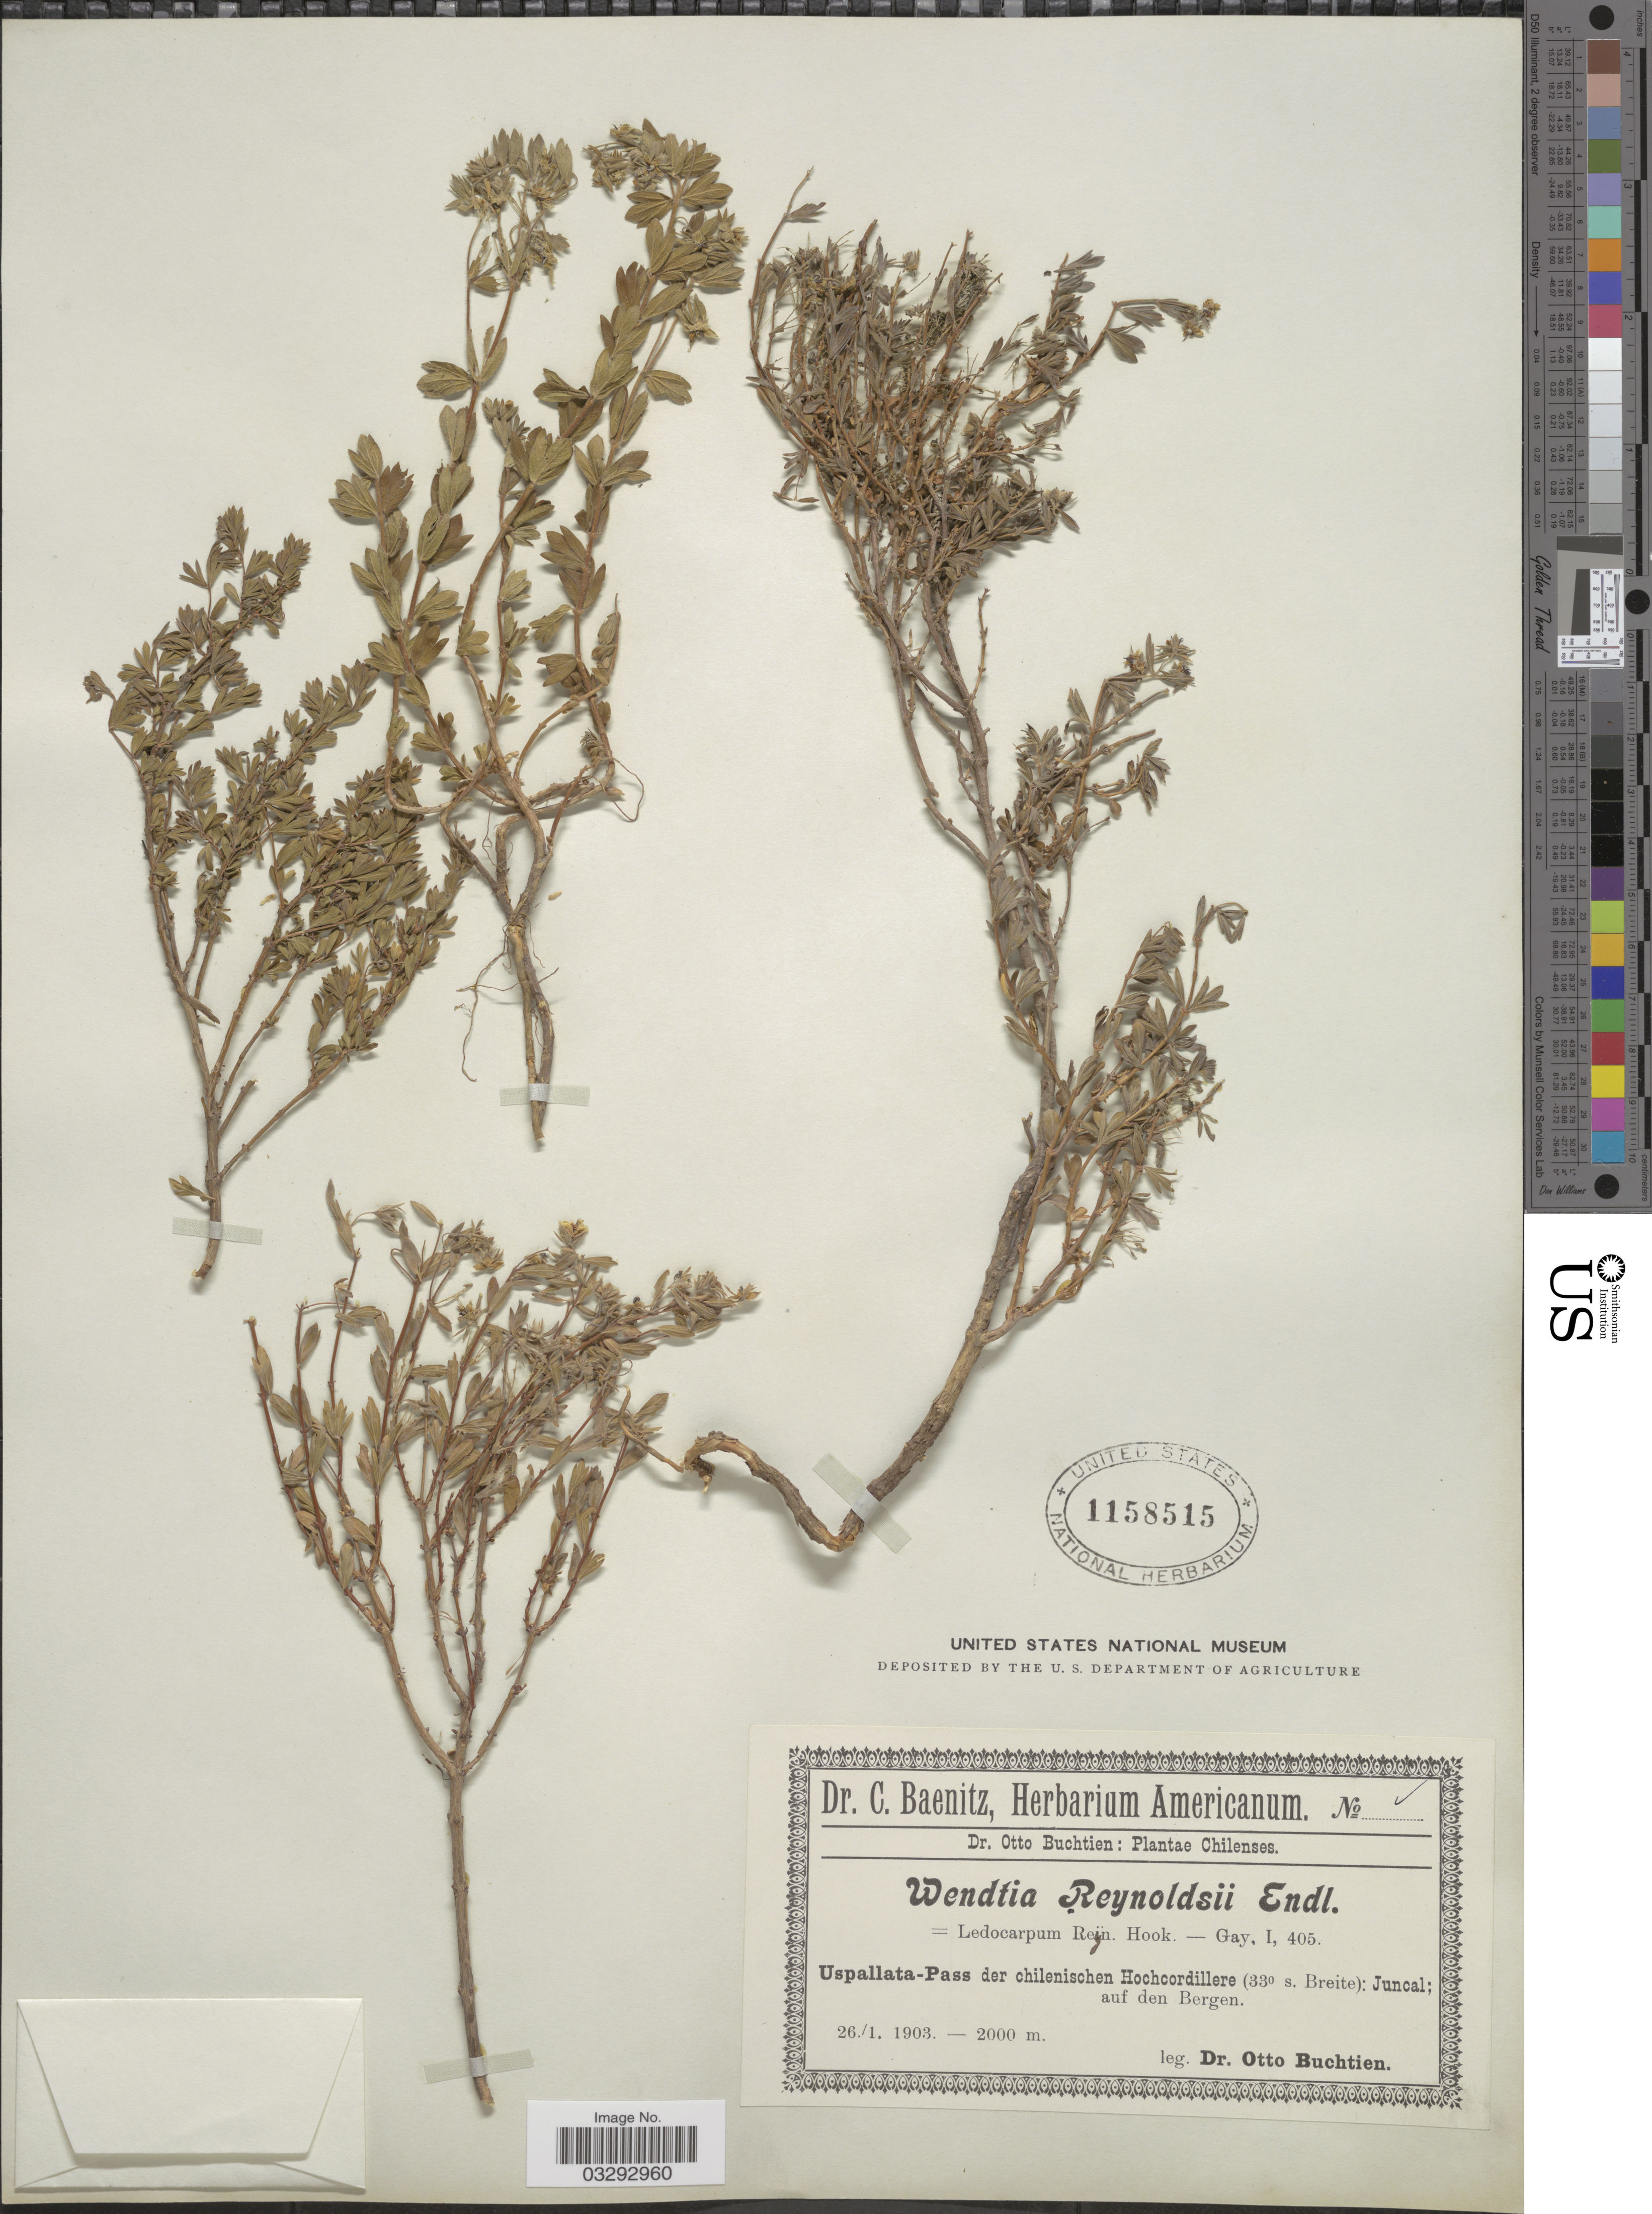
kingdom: Plantae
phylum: Tracheophyta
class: Magnoliopsida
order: Geraniales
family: Vivianiaceae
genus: Wendtia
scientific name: Wendtia gracilis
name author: Meyen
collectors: O. Buchtien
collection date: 1903-01-26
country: Chile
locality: Uspallata-Pass der chilenischen Hochcordillere (33° s. Breite): Juncal; auf den Bergen.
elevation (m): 2000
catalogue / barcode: US 1158515